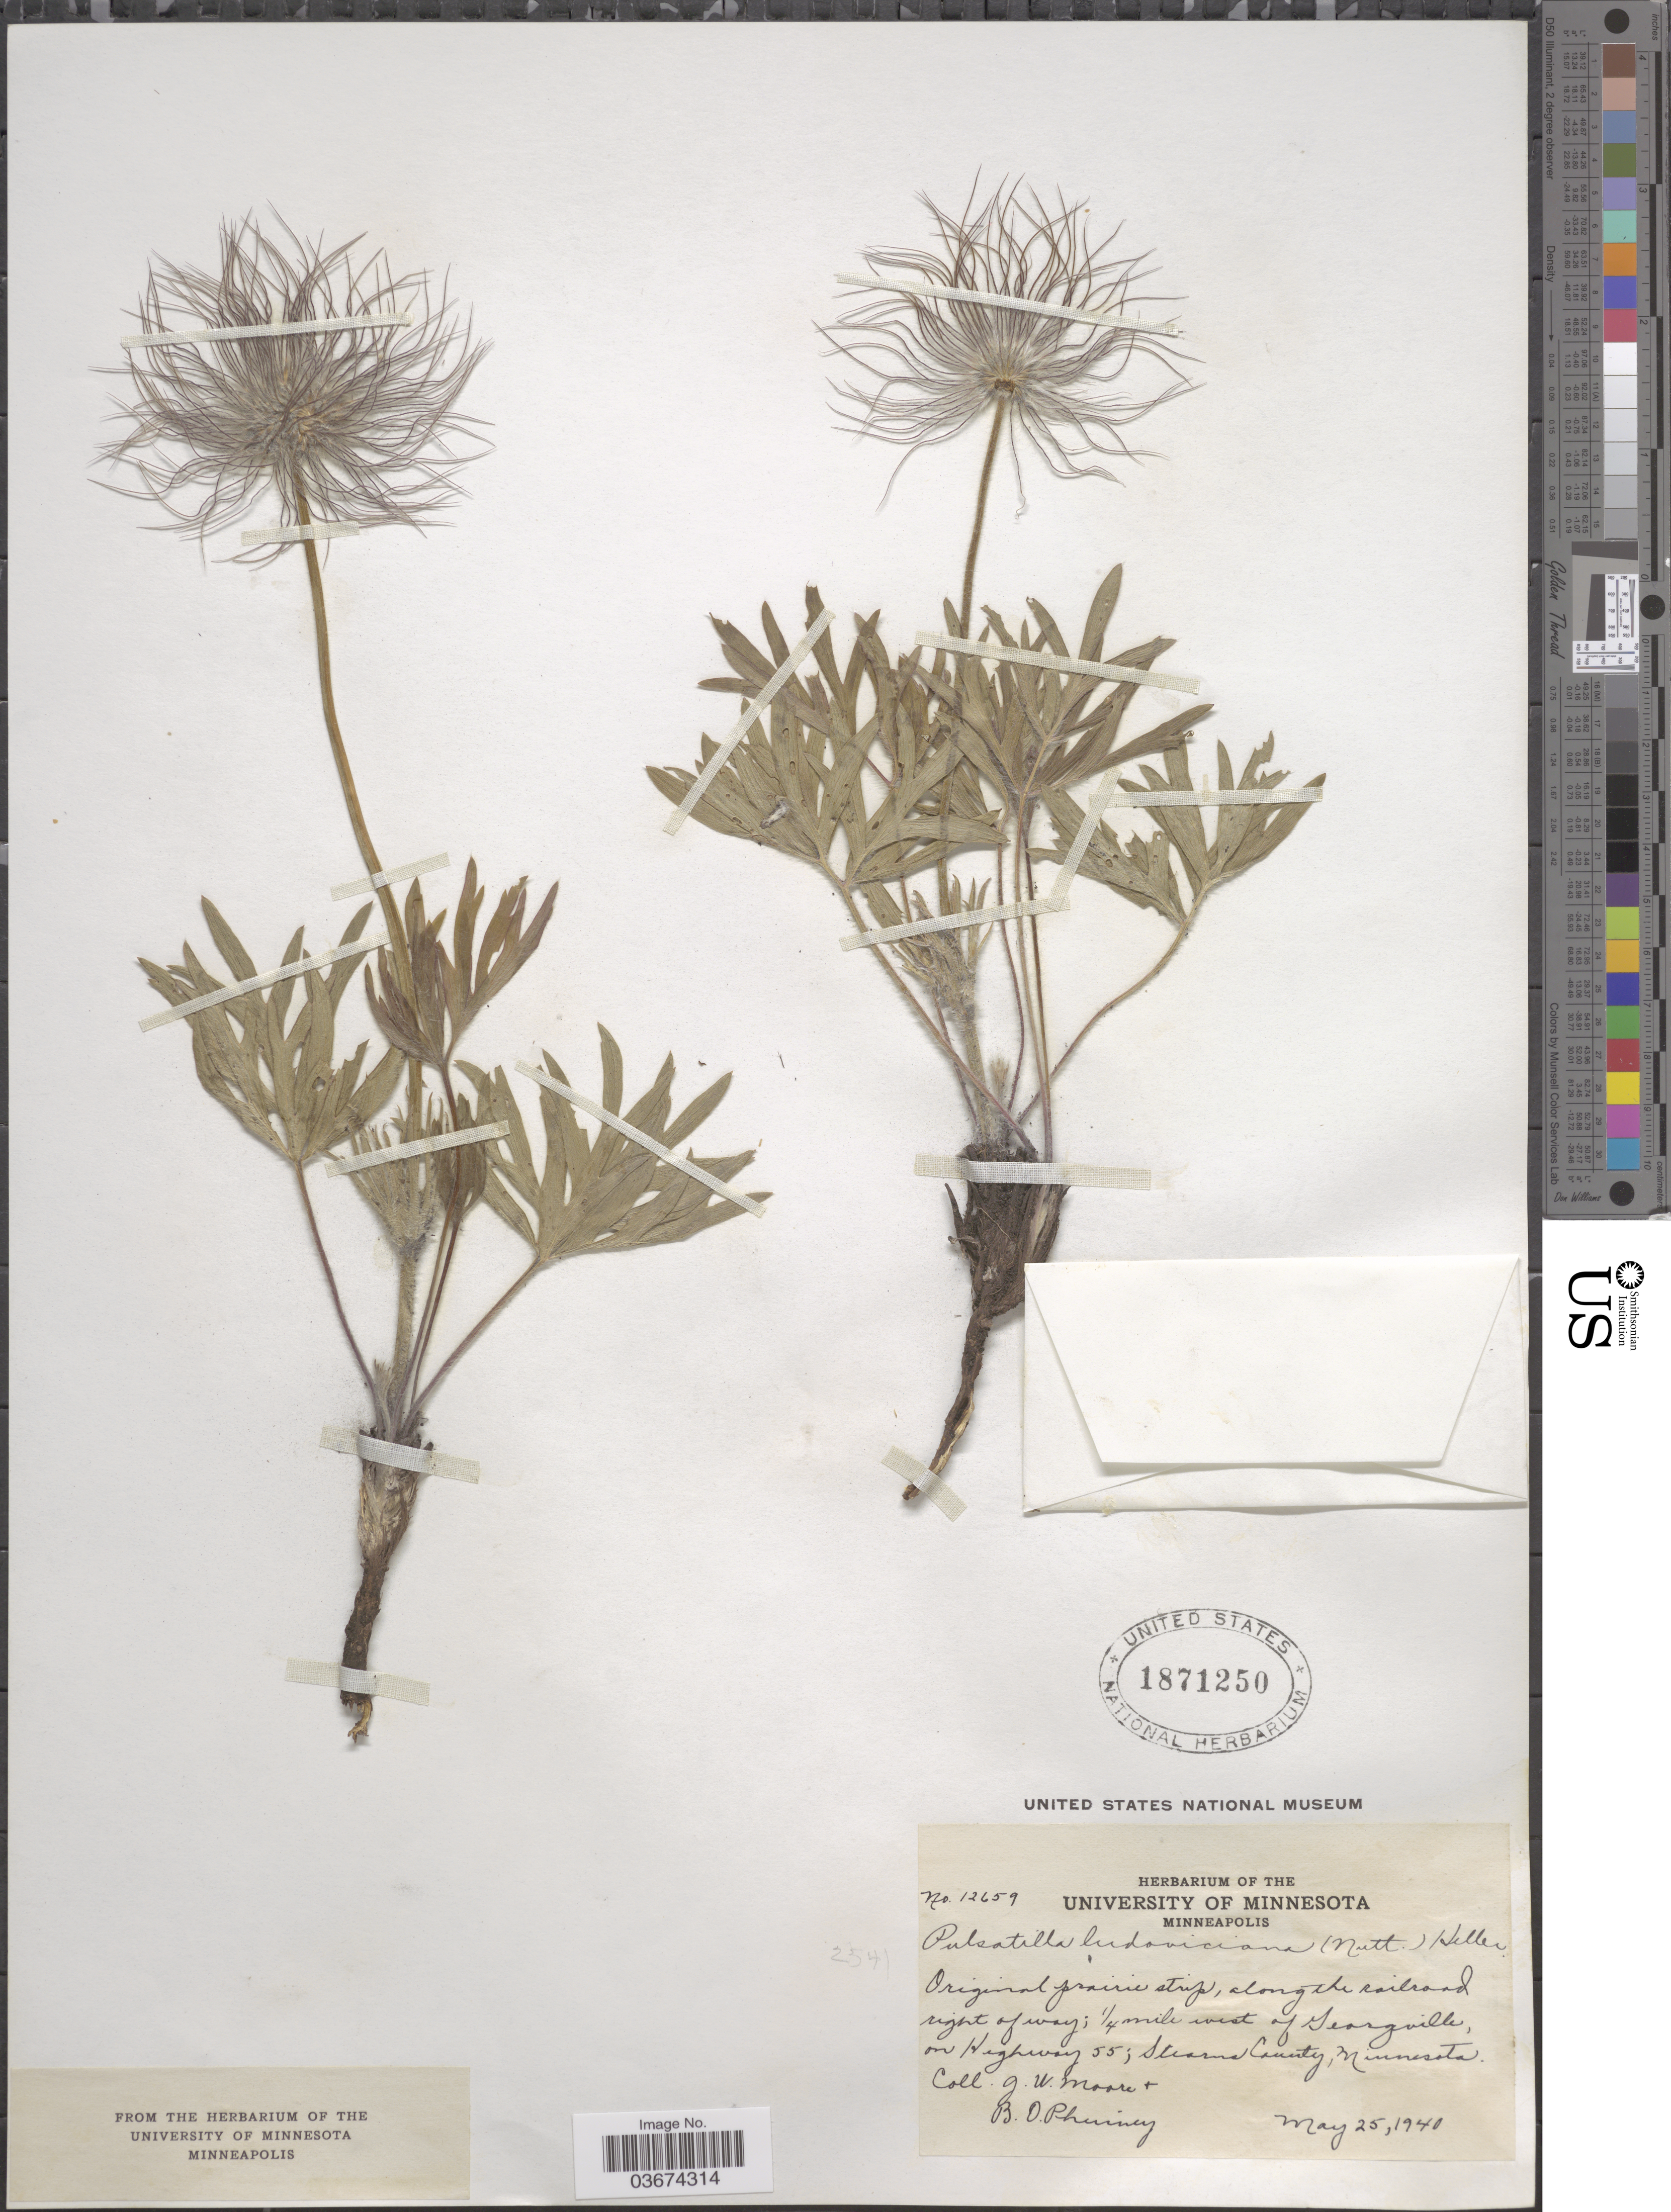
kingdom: Plantae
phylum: Tracheophyta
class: Magnoliopsida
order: Ranunculales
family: Ranunculaceae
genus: Pulsatilla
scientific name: Pulsatilla nuttalliana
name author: (DC.) Bercht. & J. Presl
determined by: Strong, Mark T., (BOT), Smithsonian Institution - National Museum of Natural History (UNITED STATES)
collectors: J. Moore & B. Phinney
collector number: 12659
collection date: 1940-05-25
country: United States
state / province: Minnesota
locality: Along the railroad right of way; ¼ mile west of Georgeville, on Highway 55; Stearns County.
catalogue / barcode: US 1871250